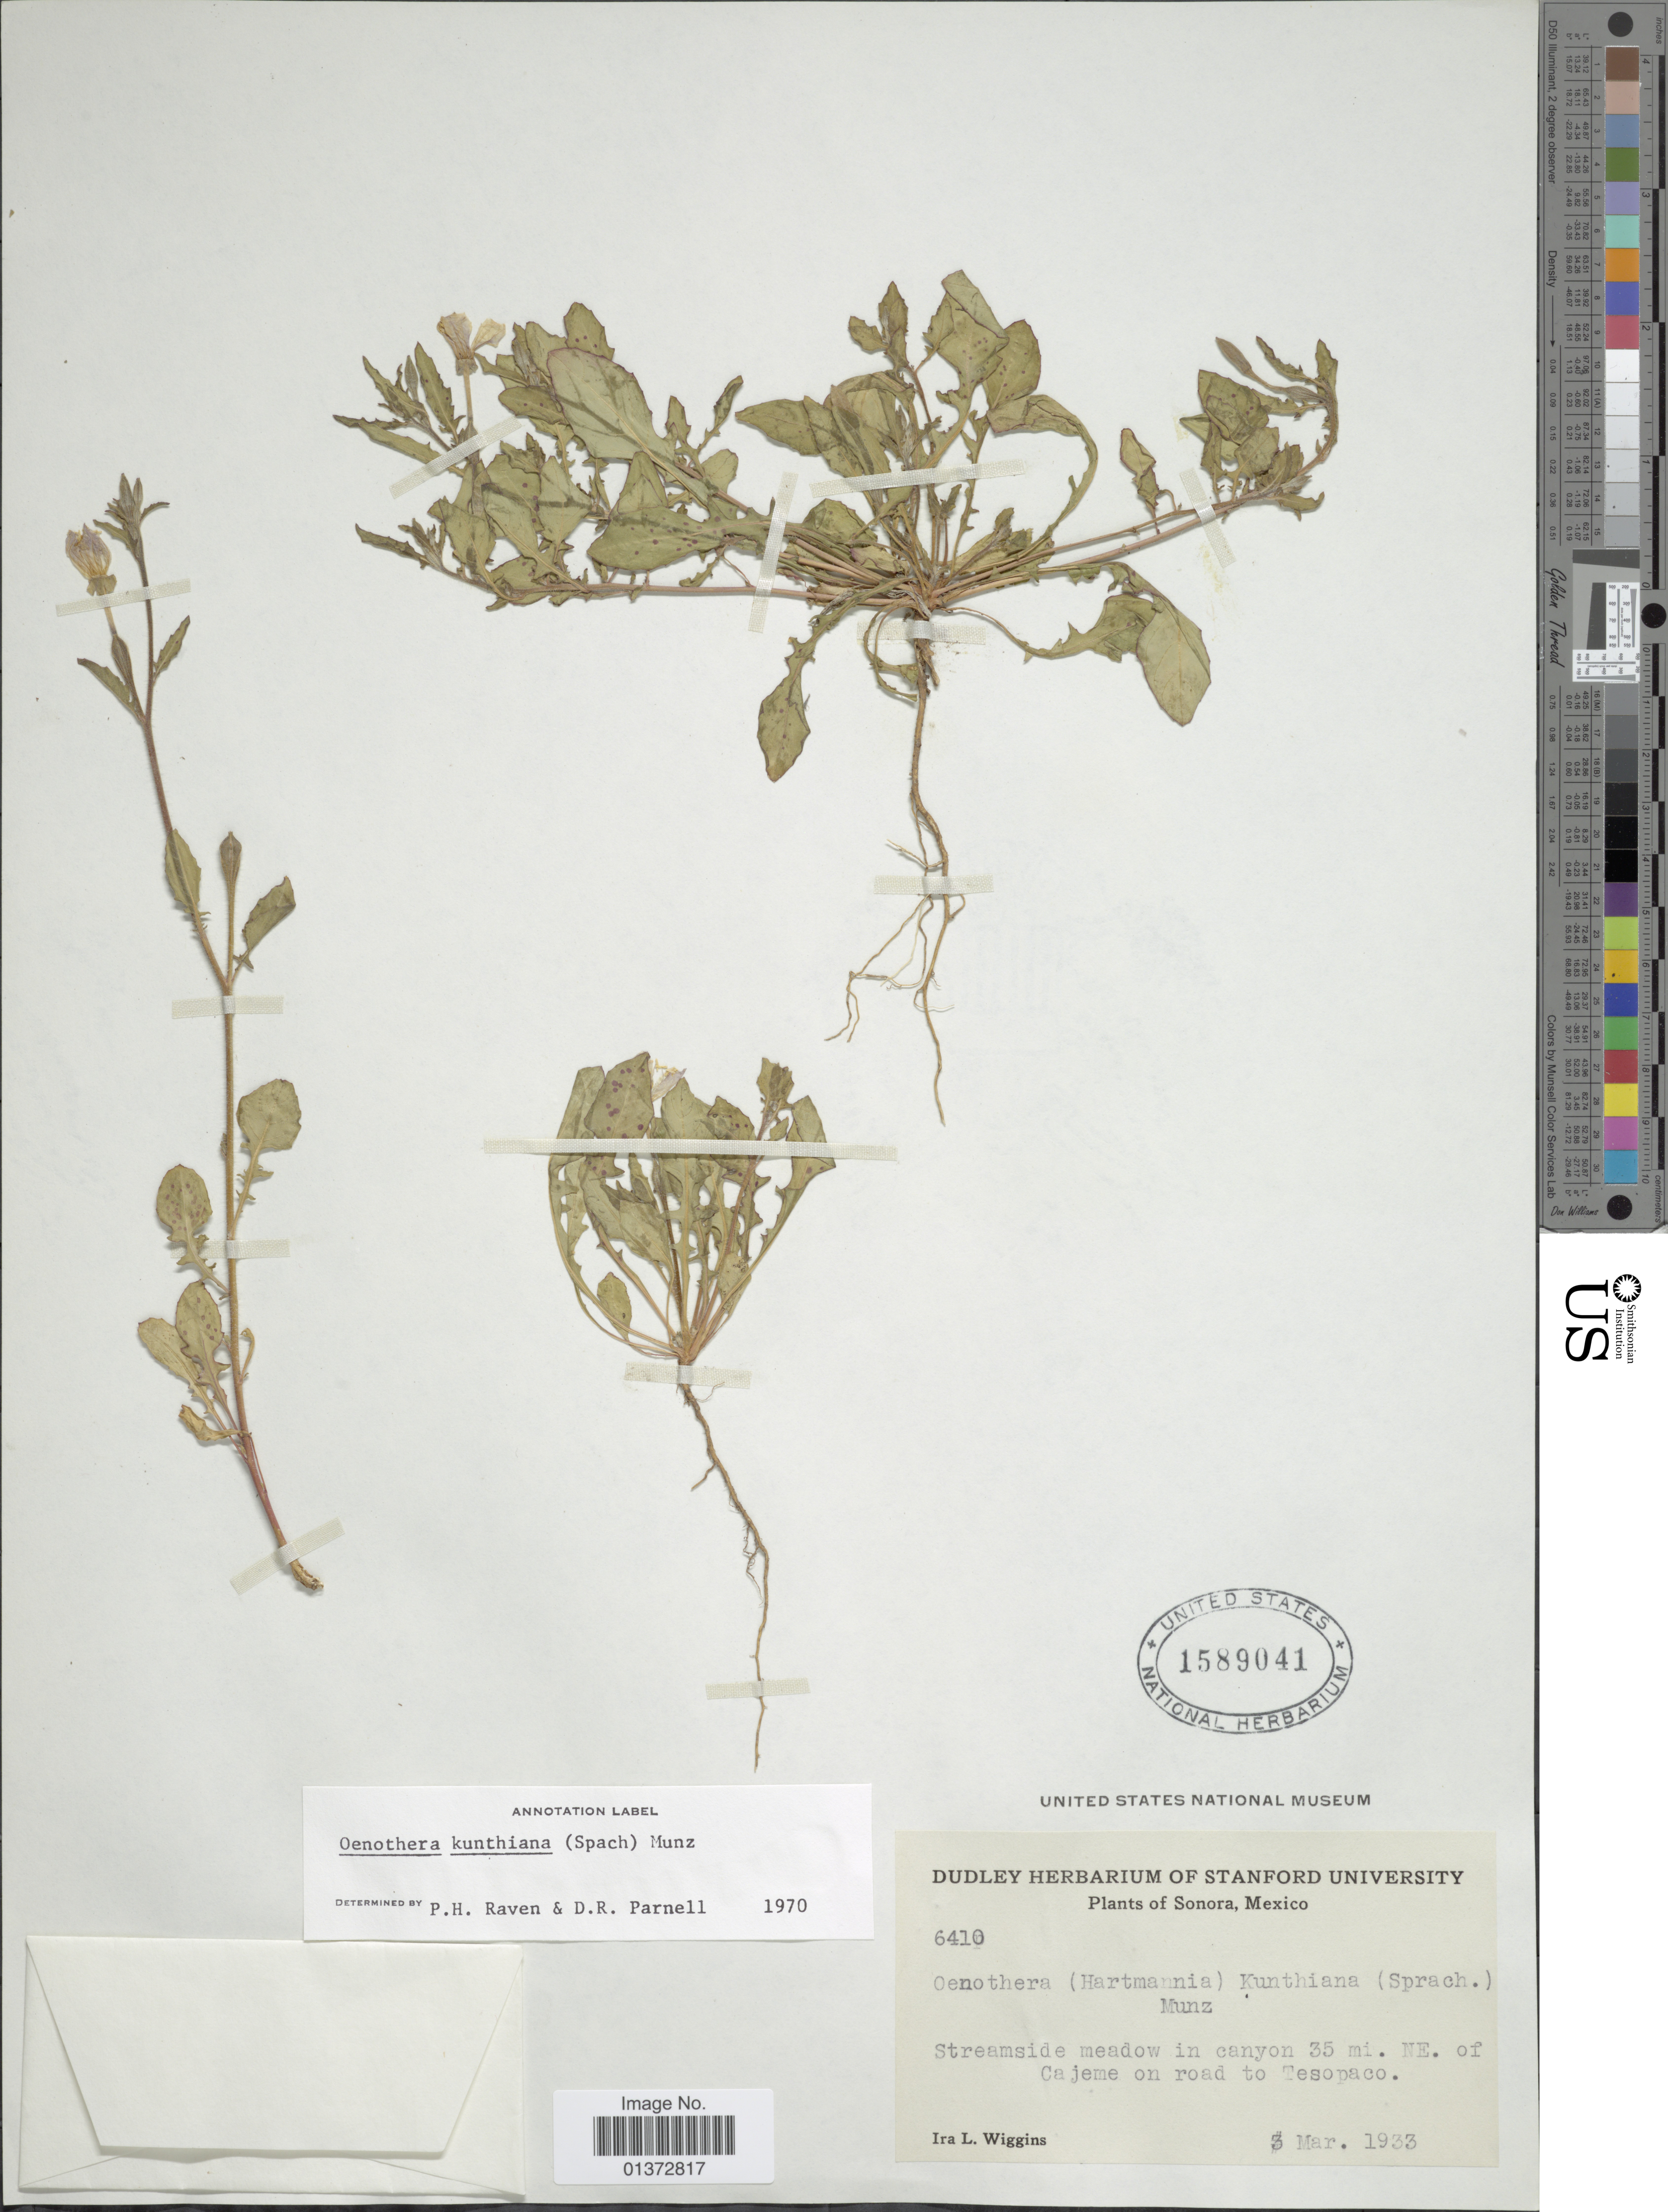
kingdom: Plantae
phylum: Tracheophyta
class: Magnoliopsida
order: Myrtales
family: Onagraceae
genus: Oenothera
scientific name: Oenothera kunthiana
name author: (Spach) Munz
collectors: I. L. Wiggins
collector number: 6410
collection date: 1933-03-03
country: Mexico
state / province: Sonora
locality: Streamside meadow in canyon 35 mi. NE. of Cajeme on road to Tesopaco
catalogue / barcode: US 1589041